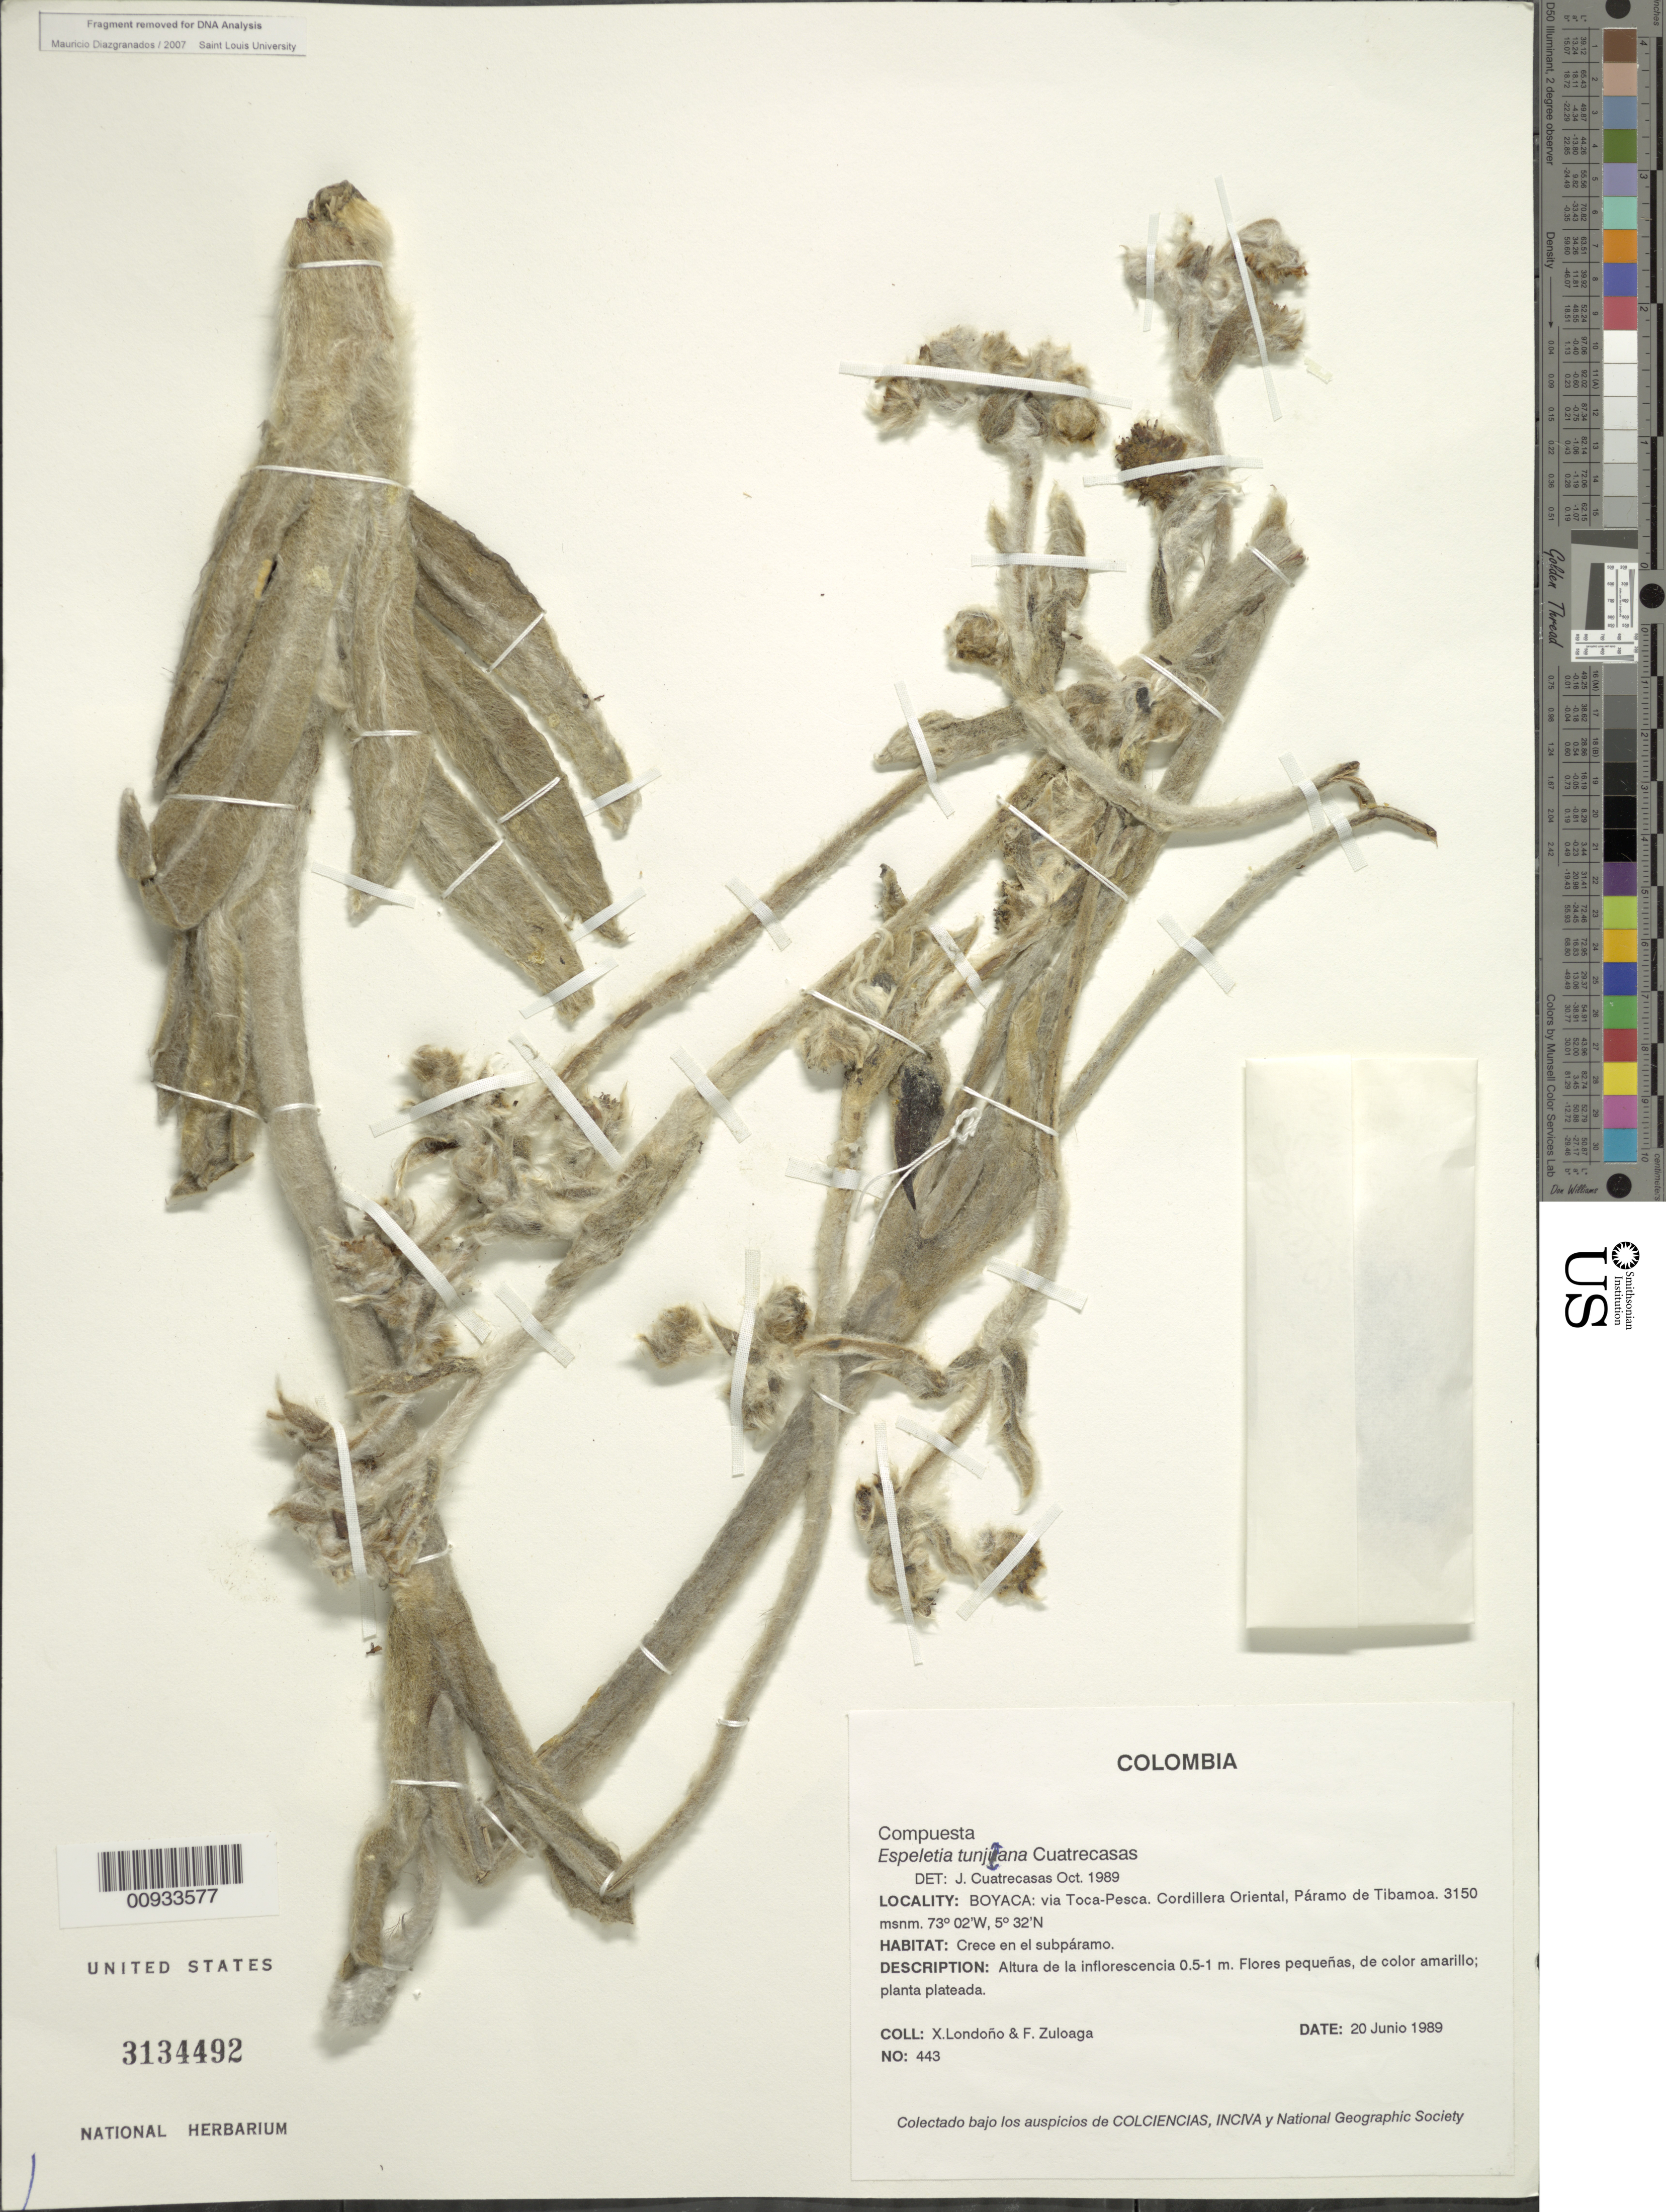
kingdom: Plantae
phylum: Tracheophyta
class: Magnoliopsida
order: Asterales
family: Asteraceae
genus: Espeletia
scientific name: Espeletia tunjana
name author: Cuatrec.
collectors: X. Londoño & F. Zuluaga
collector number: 443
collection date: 1989-06-20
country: Colombia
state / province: Boyacá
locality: Páramo de Tibamoa.. Vía Toca-Pesca. Cordillera Oriental.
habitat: Crece en el subpáramo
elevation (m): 3150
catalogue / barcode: US 3134492